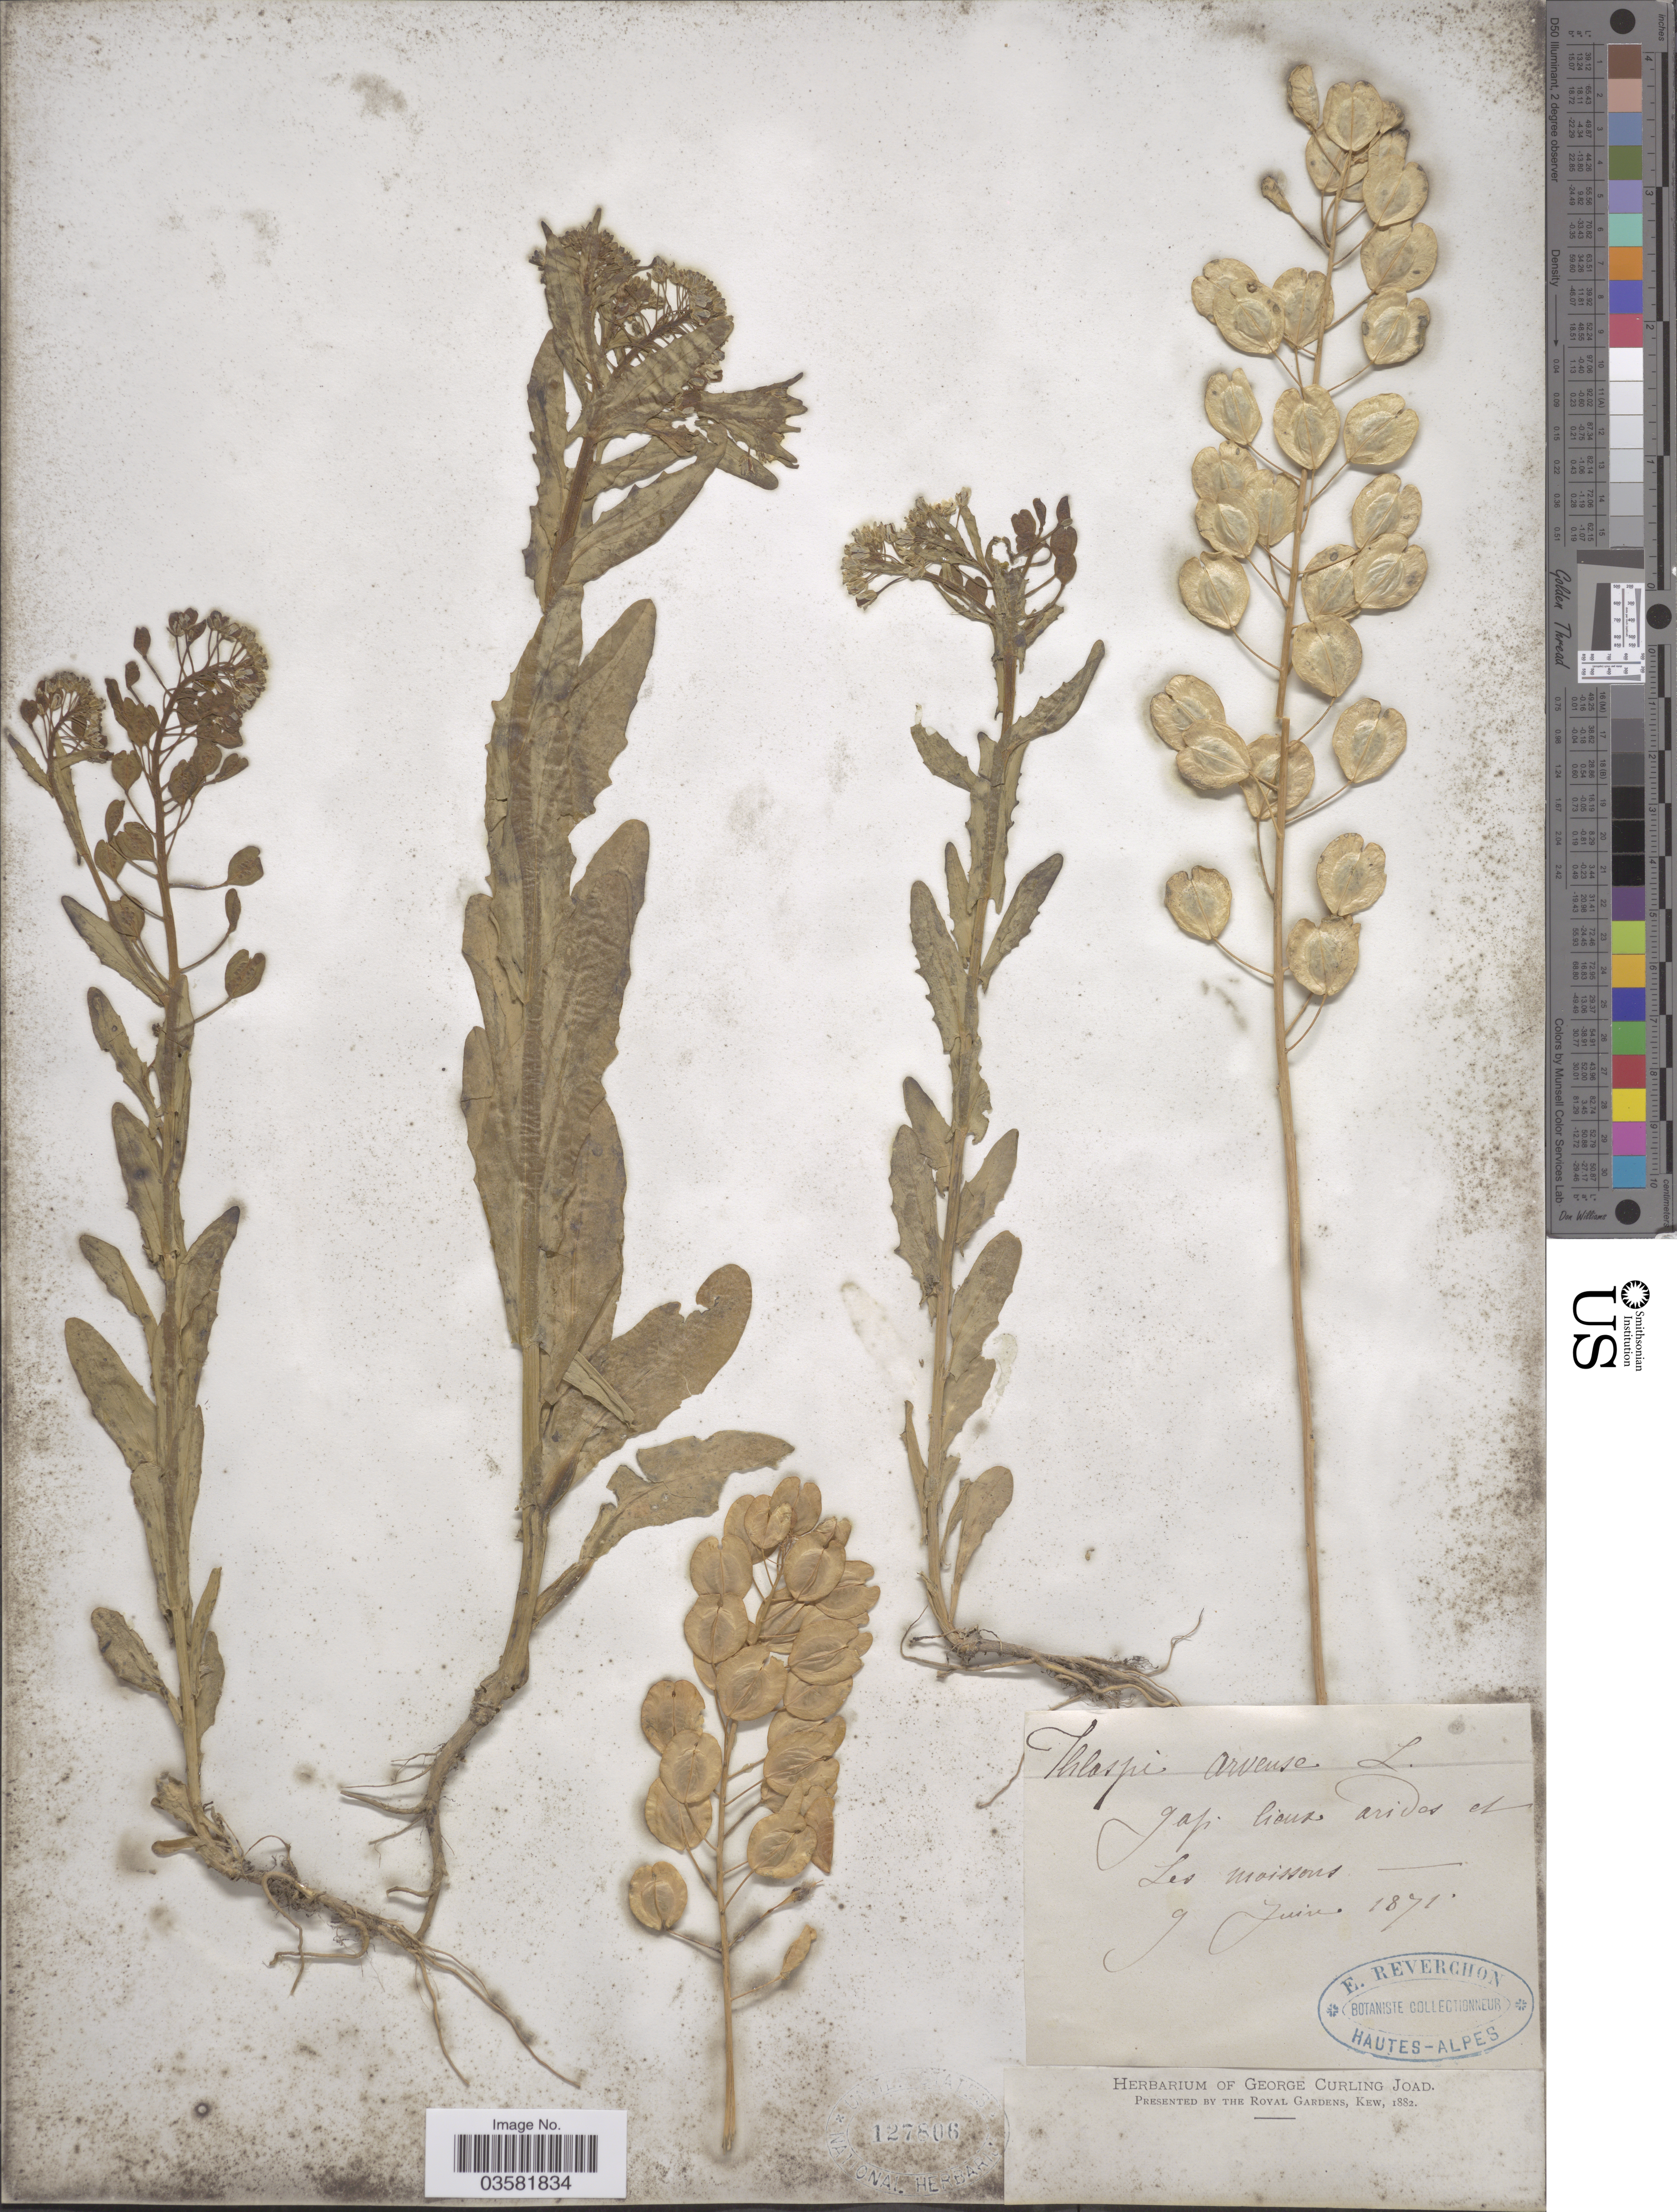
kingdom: Plantae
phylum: Tracheophyta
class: Magnoliopsida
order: Brassicales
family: Brassicaceae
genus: Thlaspi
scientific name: Thlaspi arvense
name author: L.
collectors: ex herb. George Curling Joad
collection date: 1871-06-09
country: France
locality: Gap. lieux arides et Les moissons.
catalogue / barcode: US 127806